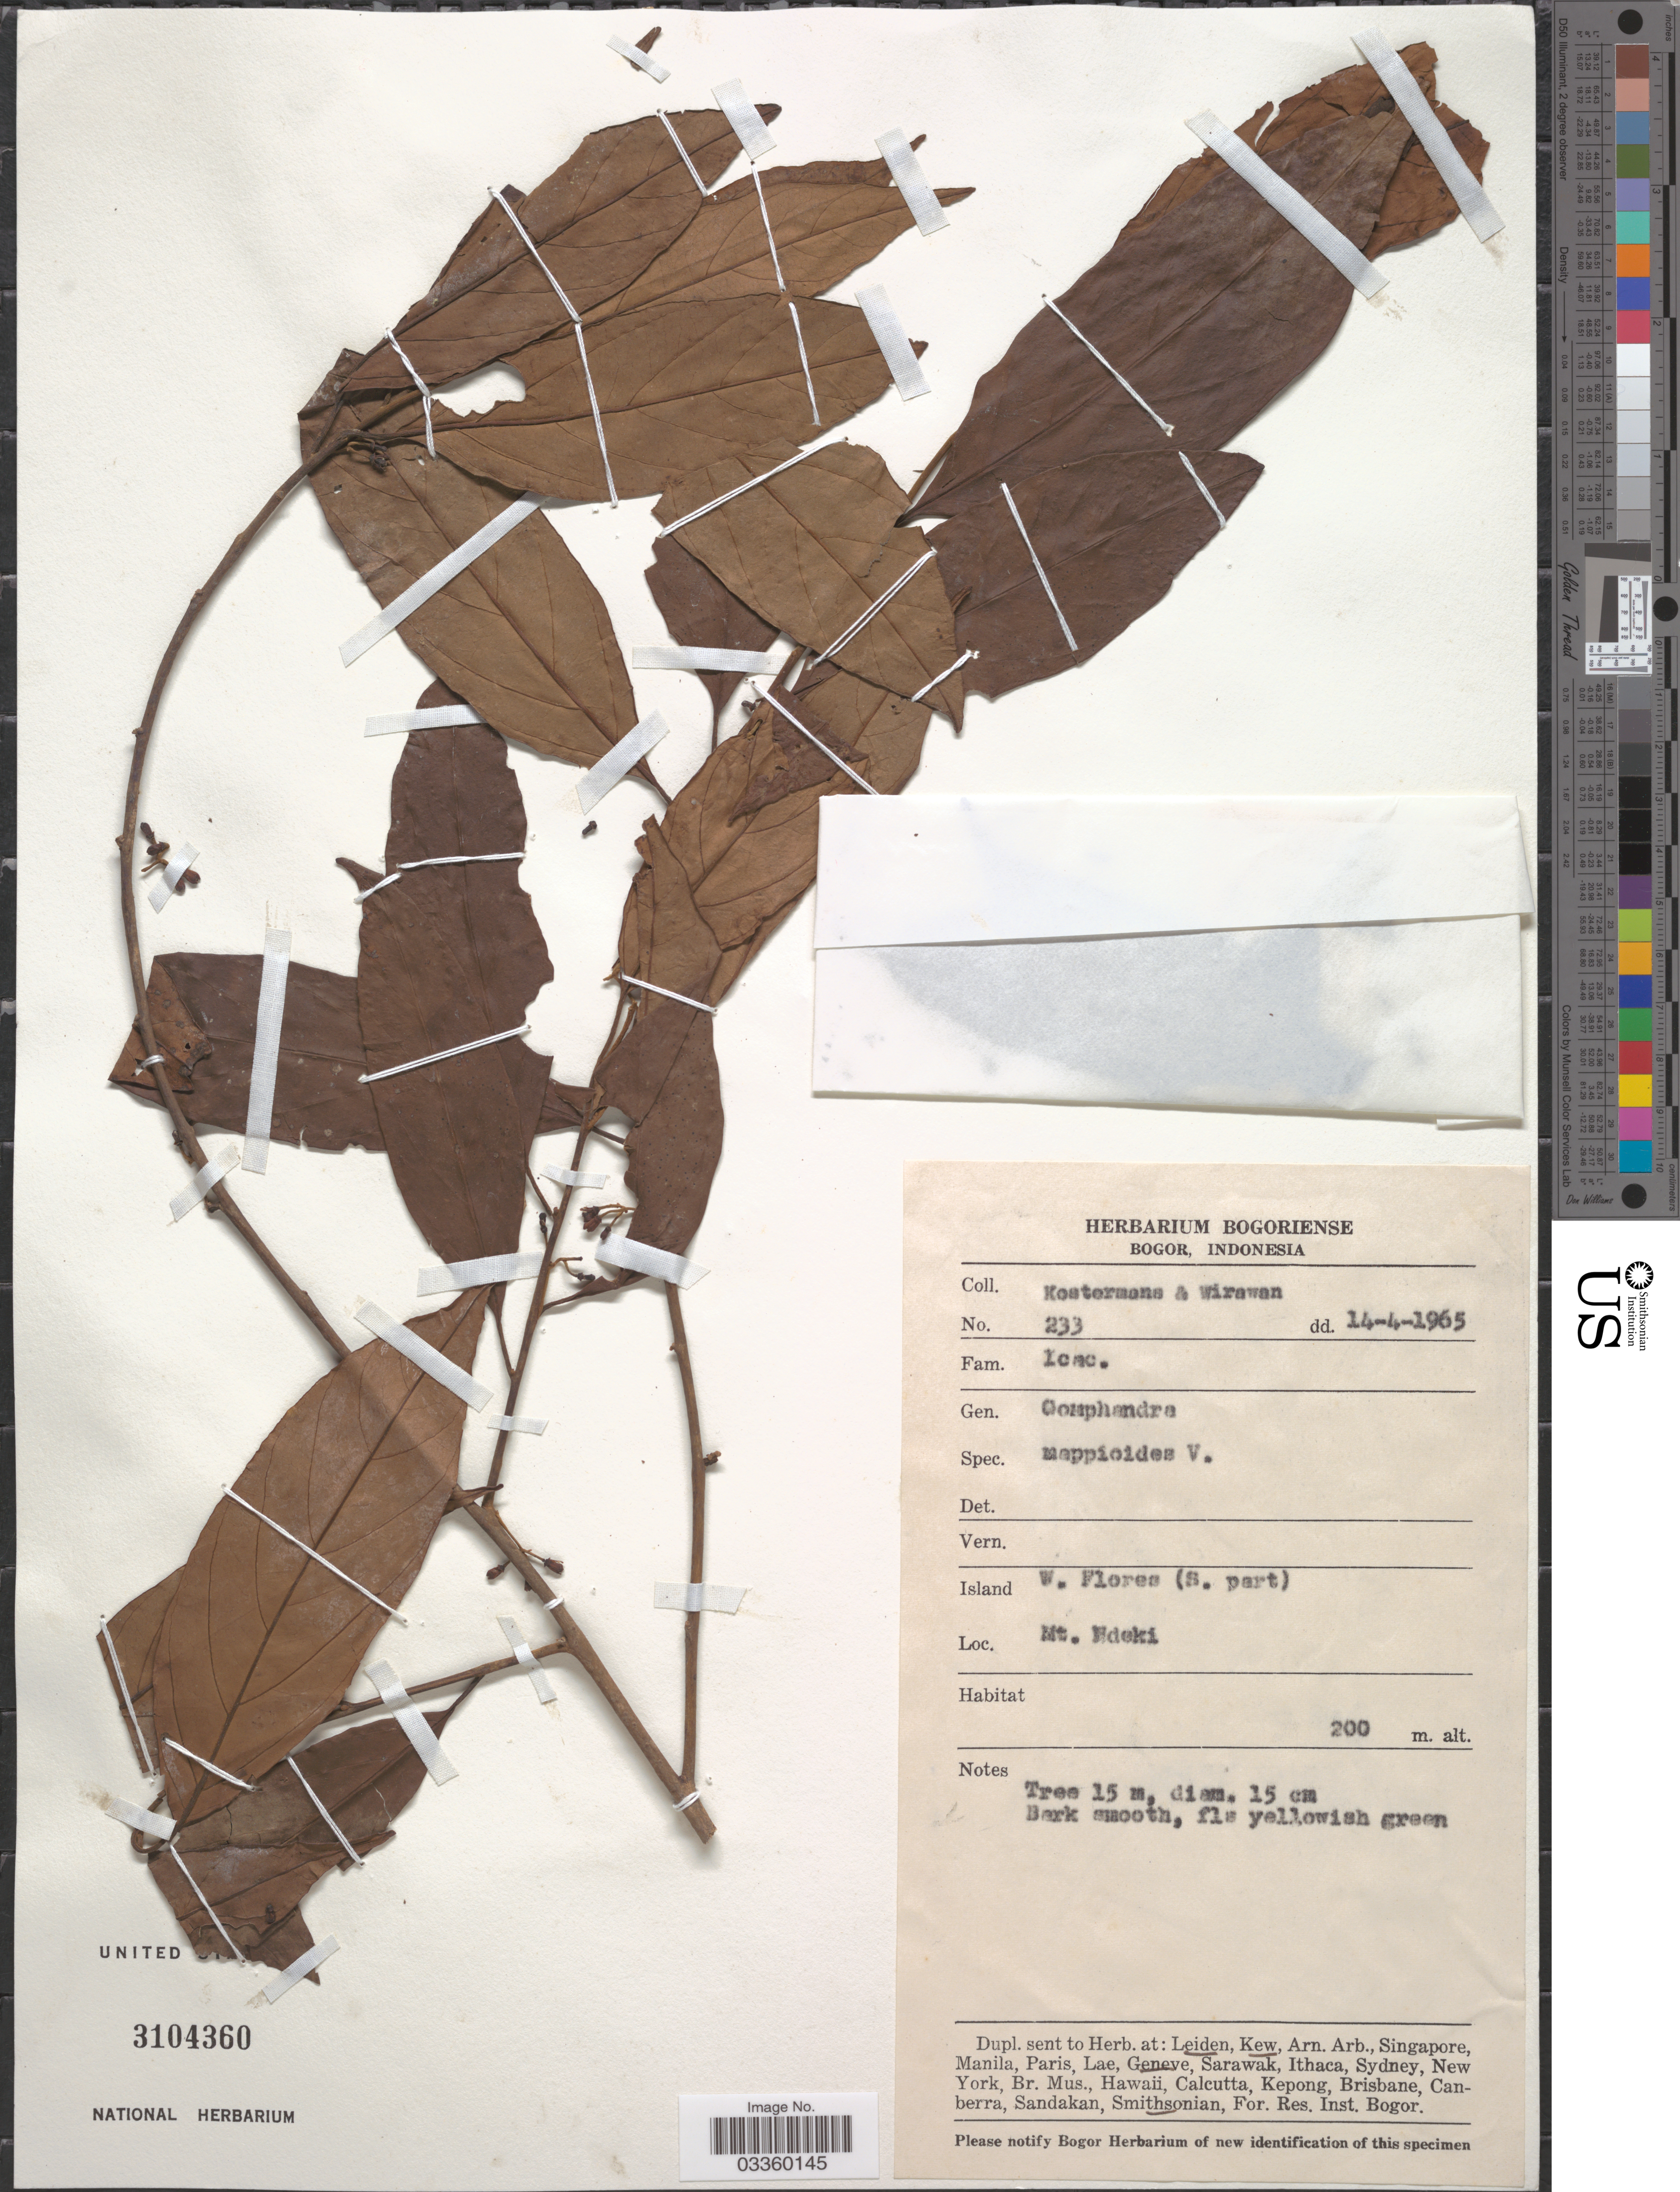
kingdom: Plantae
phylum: Tracheophyta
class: Magnoliopsida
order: Cardiopteridales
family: Stemonuraceae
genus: Gomphandra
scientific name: Gomphandra mappioides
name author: Valeton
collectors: Kostermans & -. Wirawan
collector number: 233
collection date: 1965-04-14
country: Indonesia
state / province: Nusa Tenggara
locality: Island W. Flores (S. part). Mt. Ndeki.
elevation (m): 200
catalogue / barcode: US 3104360